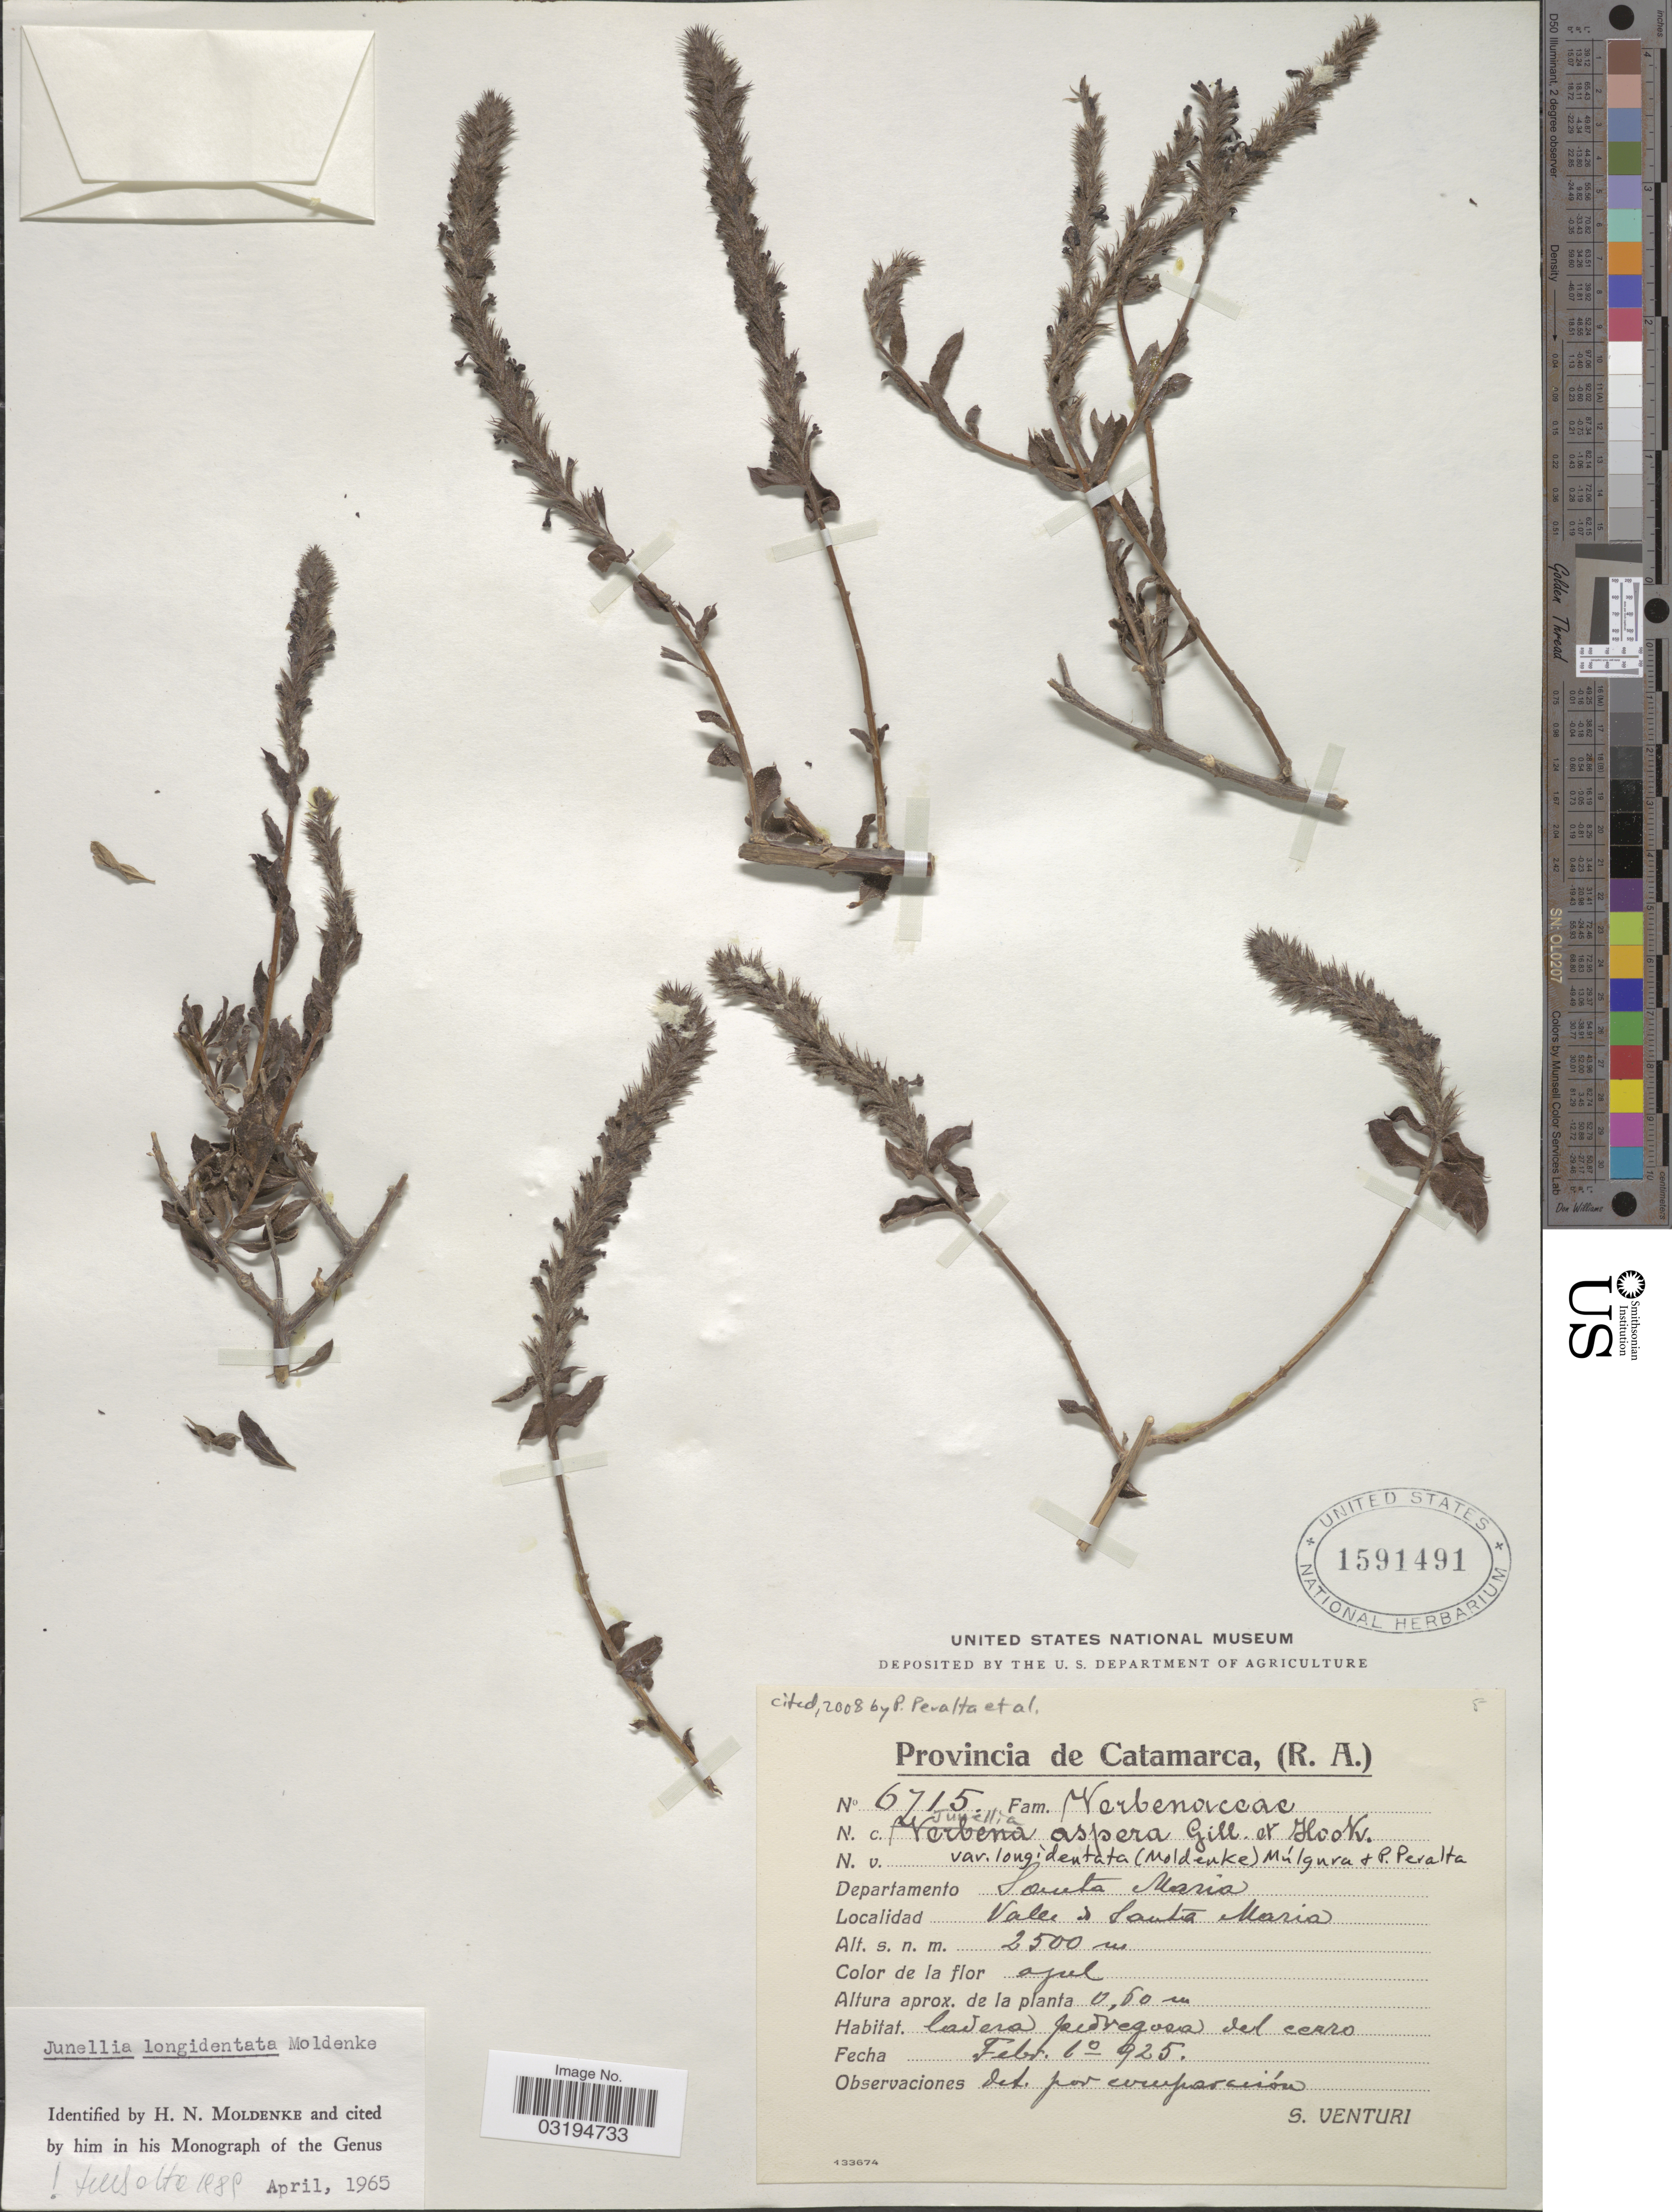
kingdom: Plantae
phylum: Tracheophyta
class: Magnoliopsida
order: Lamiales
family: Verbenaceae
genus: Junellia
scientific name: Junellia aspera var. longidentata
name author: (Moldenke) Mulgura & P. Peralta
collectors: S. Venturi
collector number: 6715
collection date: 1925-02-10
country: Argentina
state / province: Catamarca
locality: Departamento Santa Maria. Valle de Santa Maria.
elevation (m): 2500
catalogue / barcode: US 1591491